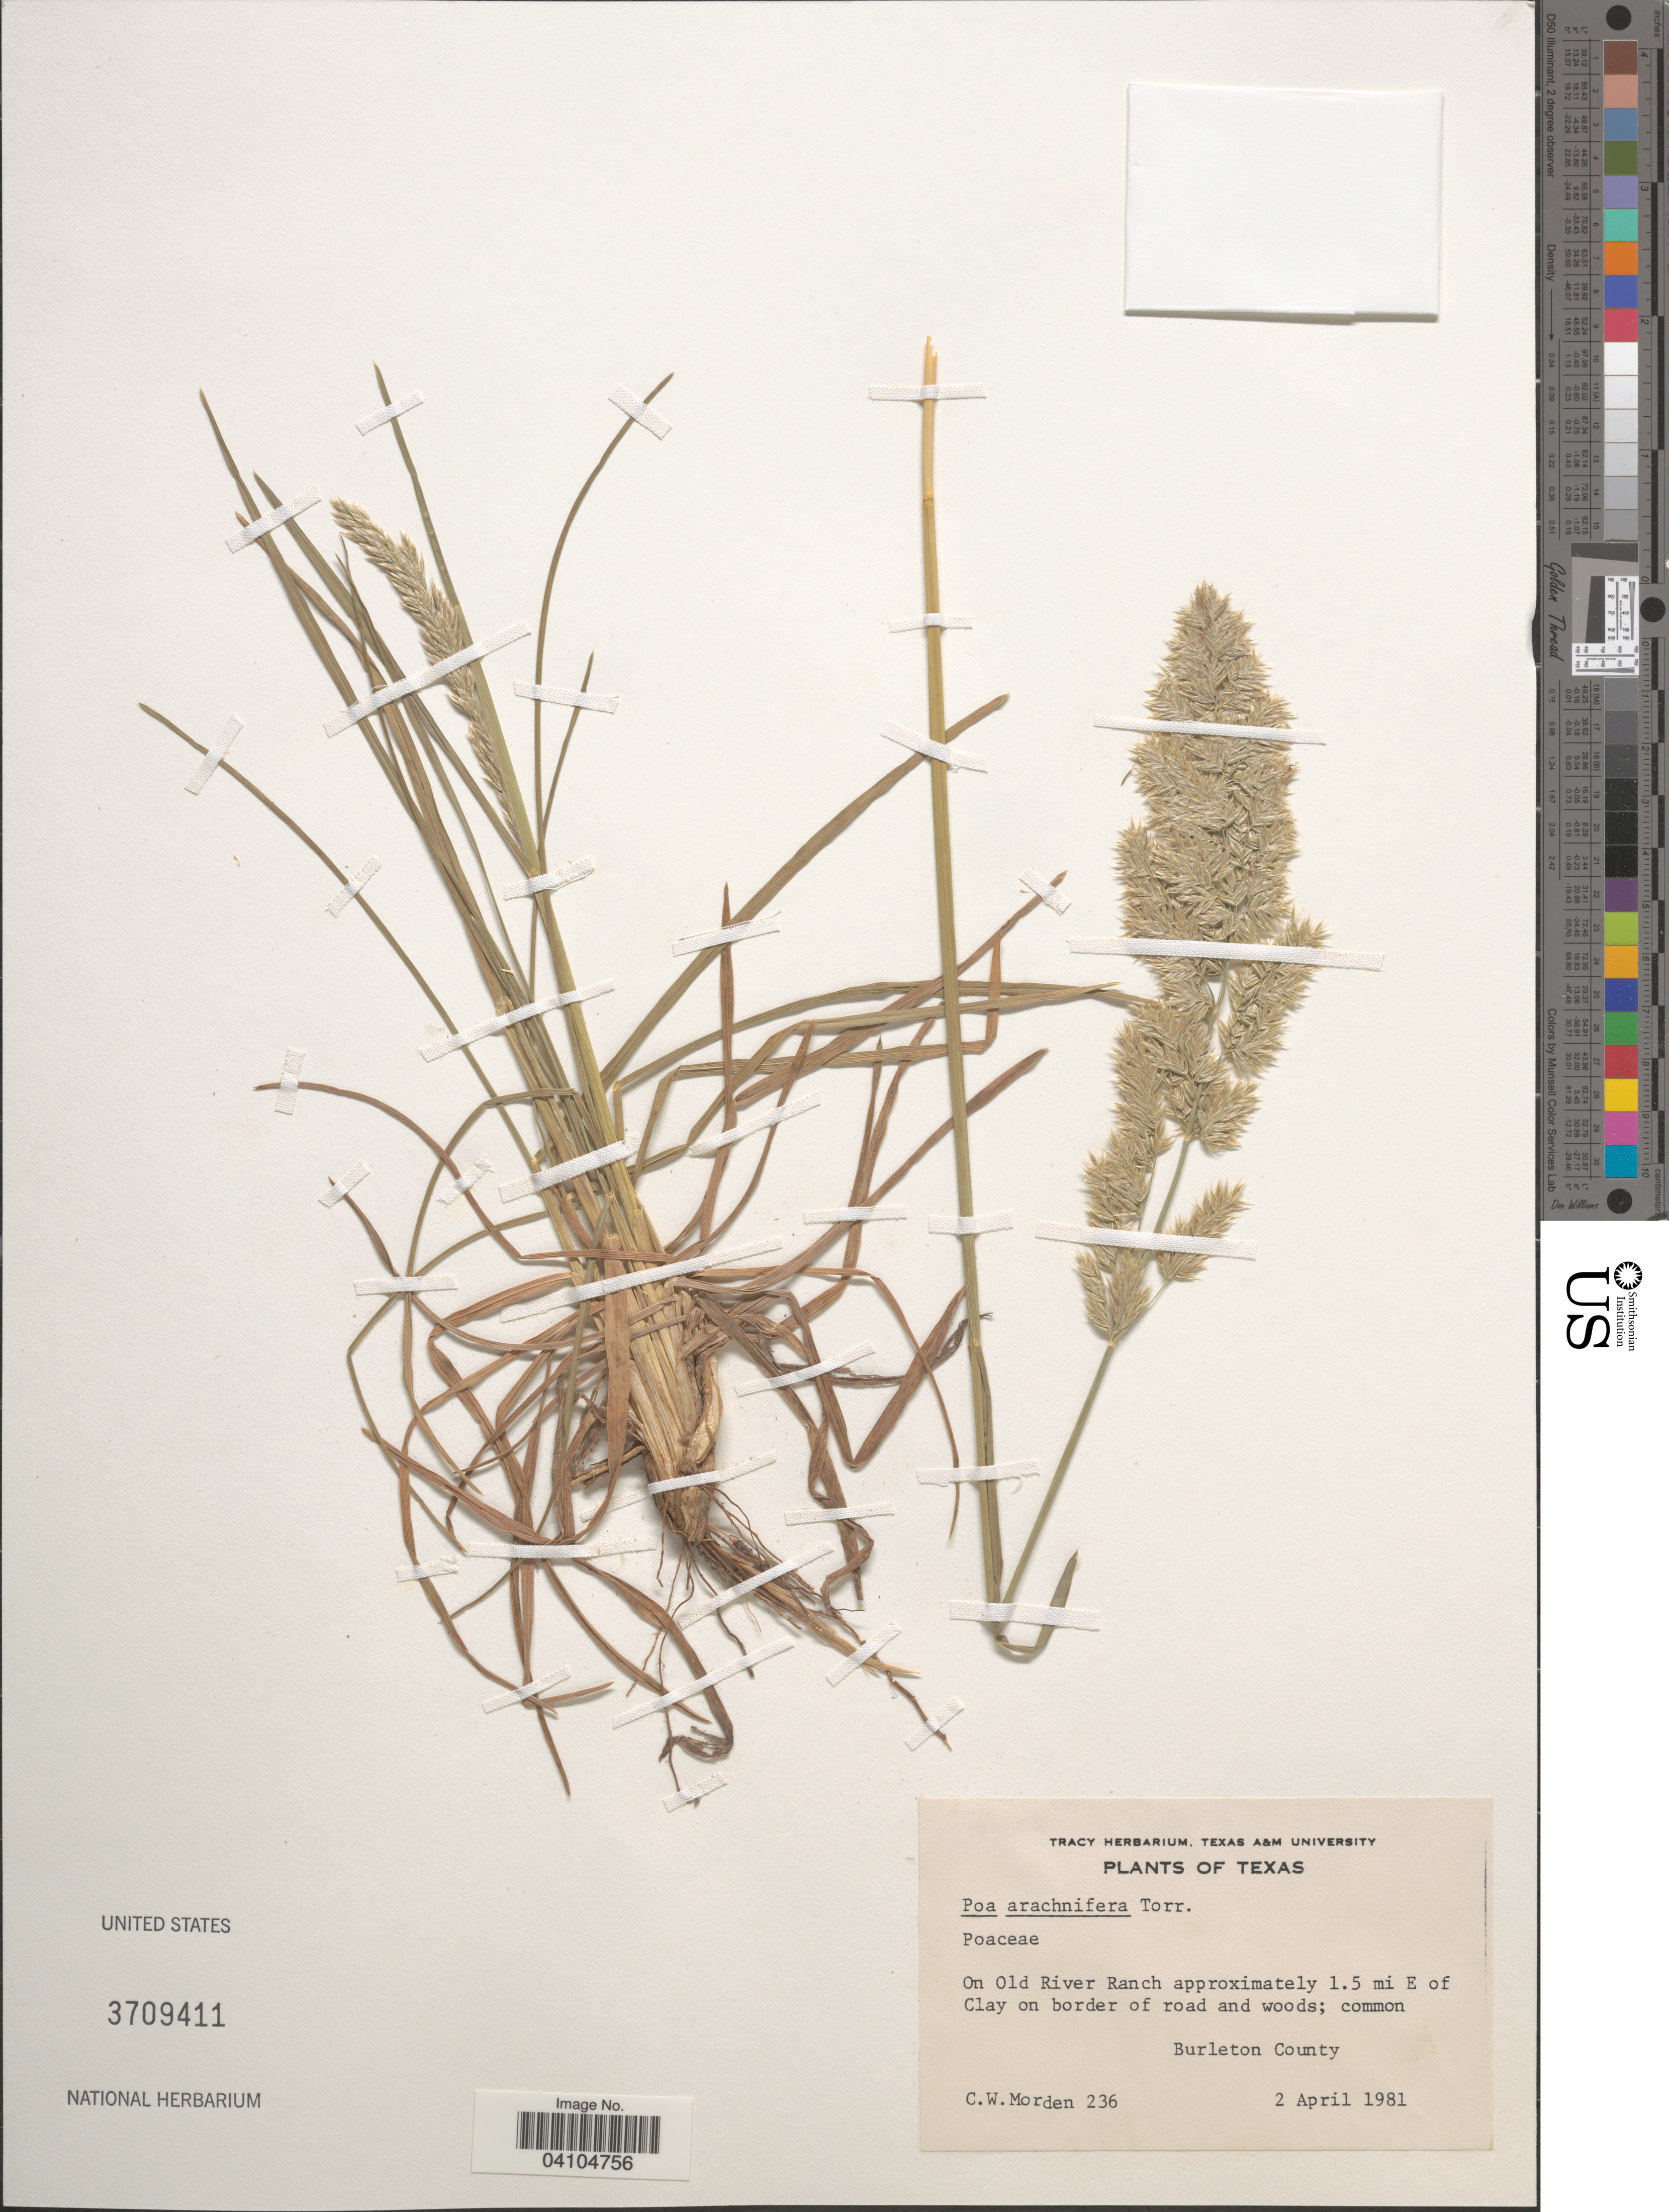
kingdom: Plantae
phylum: Tracheophyta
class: Liliopsida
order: Poales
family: Poaceae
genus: Poa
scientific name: Poa arachnifera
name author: Torr.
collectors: C. Morden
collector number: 236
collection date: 1981-04-02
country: United States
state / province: Texas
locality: On Old River Ranch approximately 1.5 mi E of Clay on border of road and woods. Burleton County.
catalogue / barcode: US 3709411